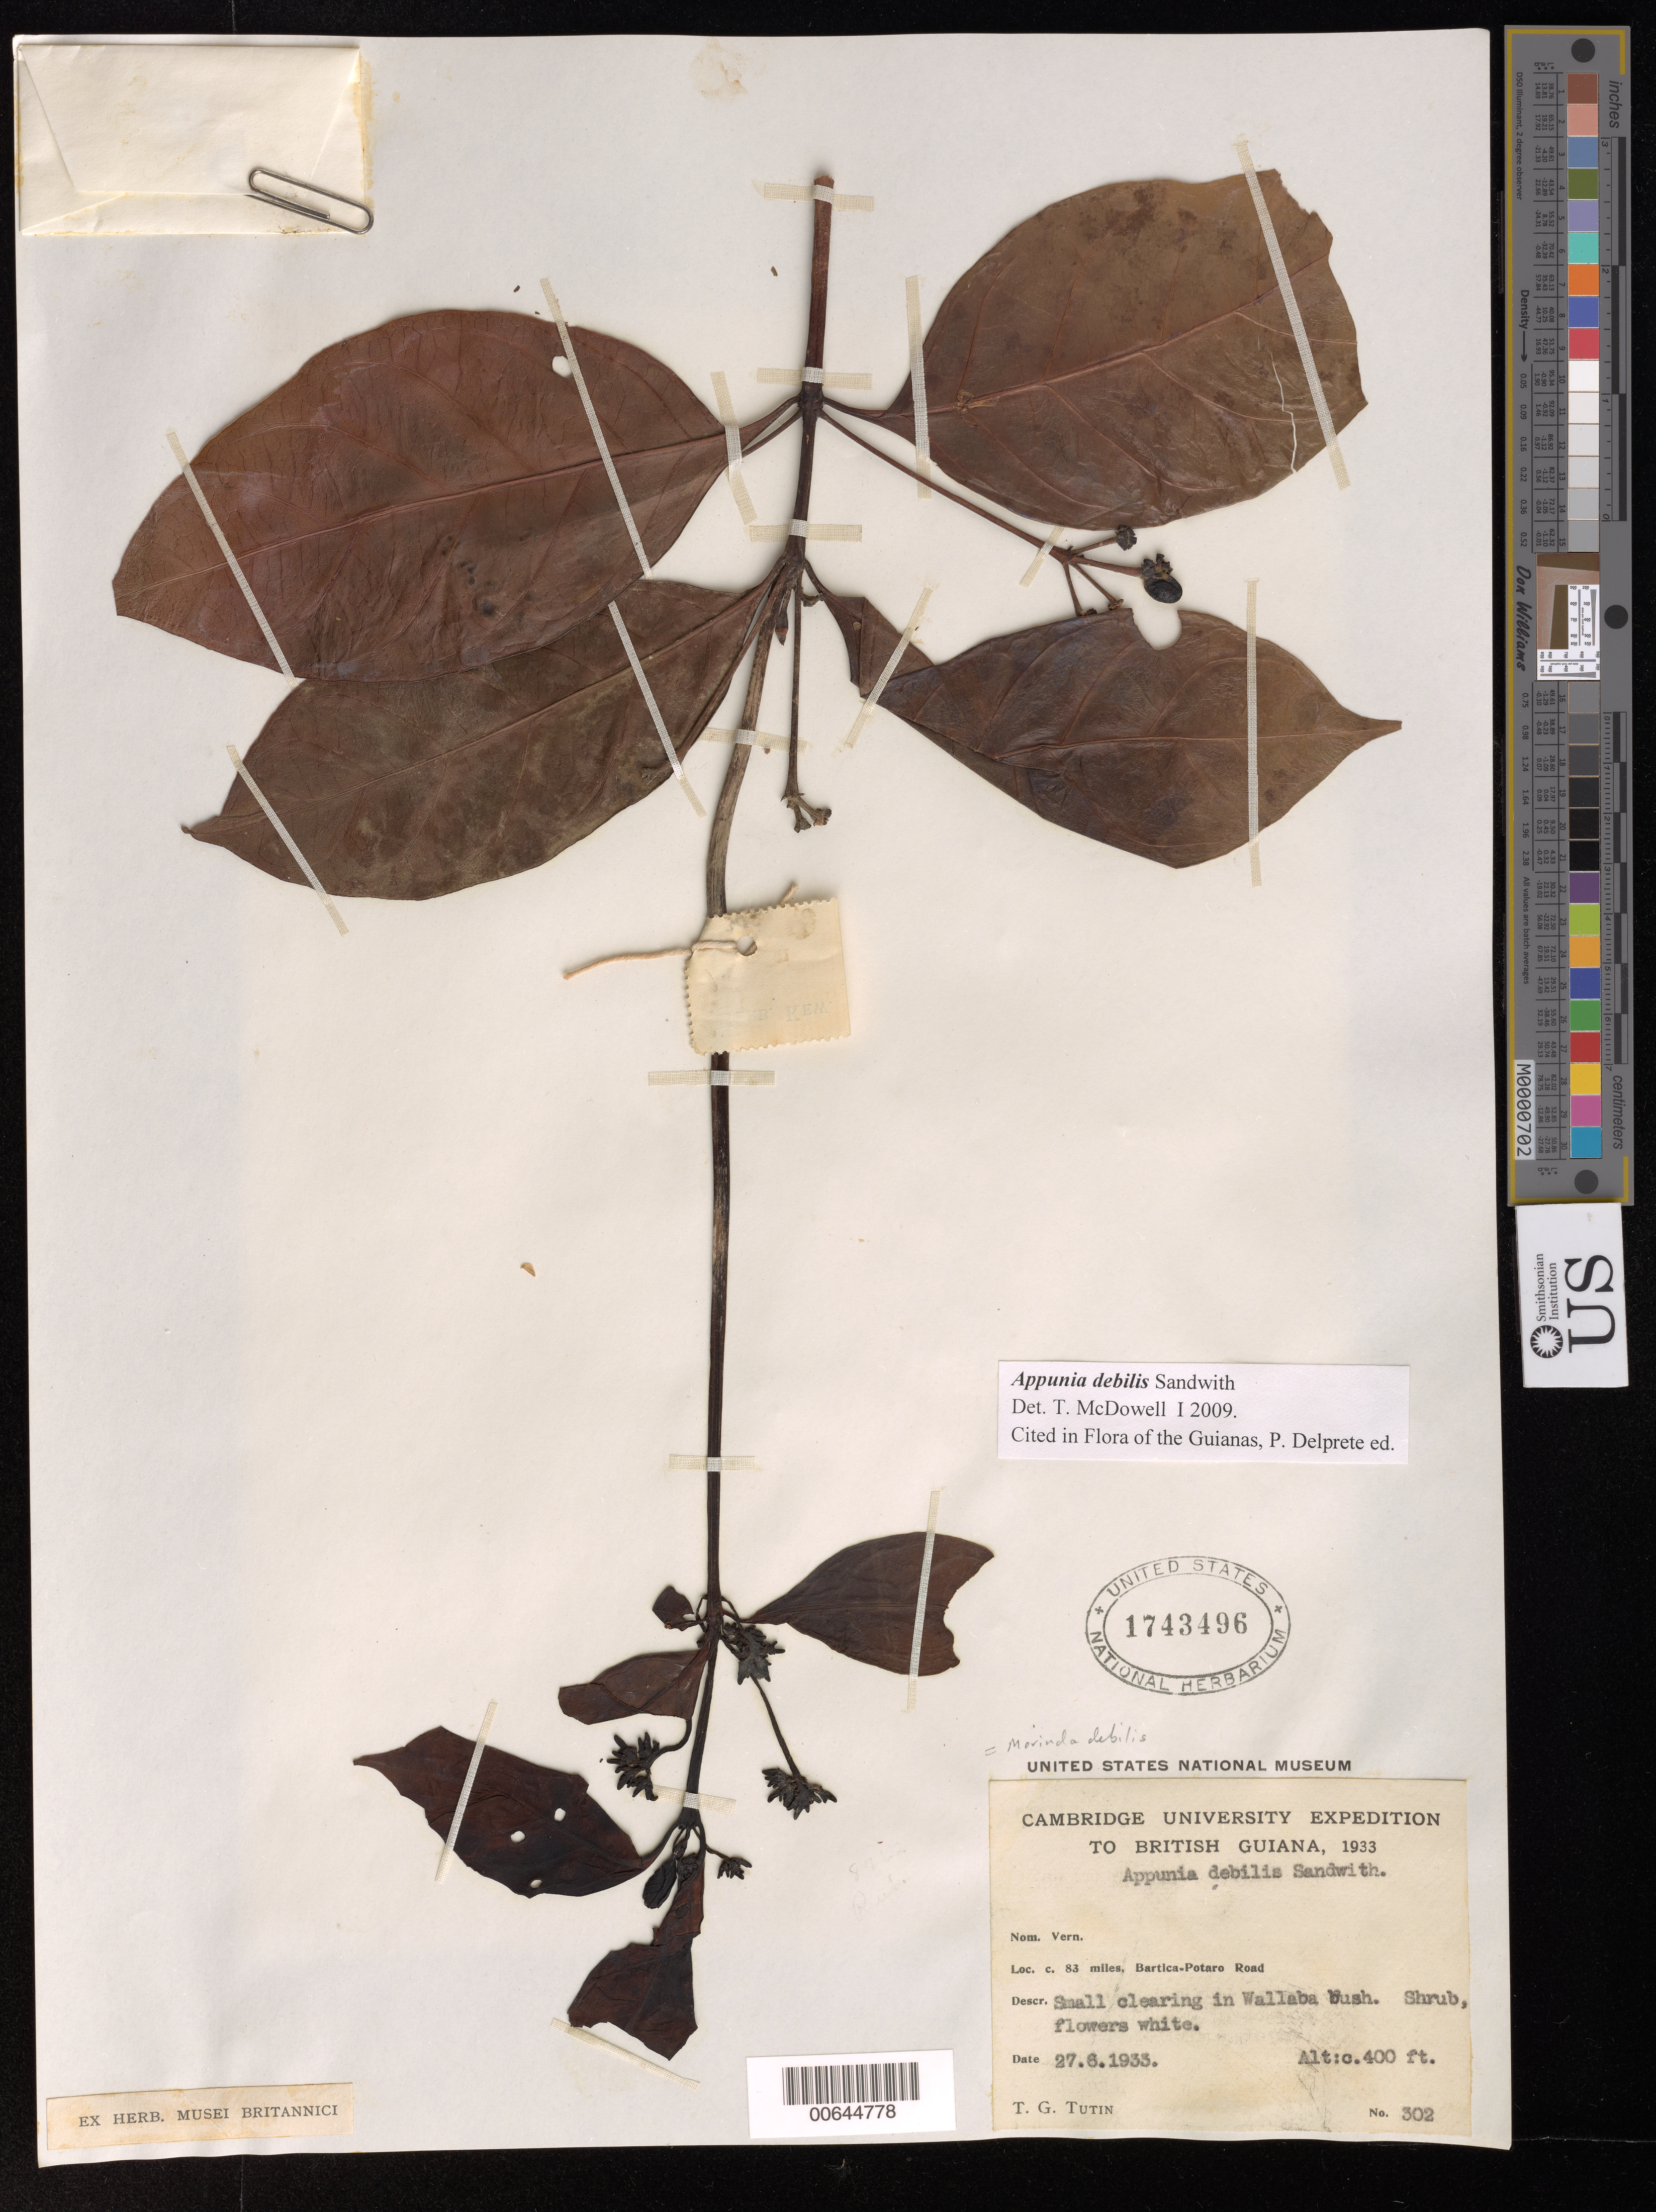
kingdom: Plantae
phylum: Tracheophyta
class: Magnoliopsida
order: Gentianales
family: Rubiaceae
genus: Appunia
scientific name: Appunia debilis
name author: Sandwith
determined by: McDowell, T.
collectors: T. G. Tutin & A. Persaud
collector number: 302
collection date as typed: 27-Jun-33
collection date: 1933-06-27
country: Guyana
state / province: Potaro-Siparuni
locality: Bartica-Potaro road, mile 83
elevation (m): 122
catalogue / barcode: US 1743496